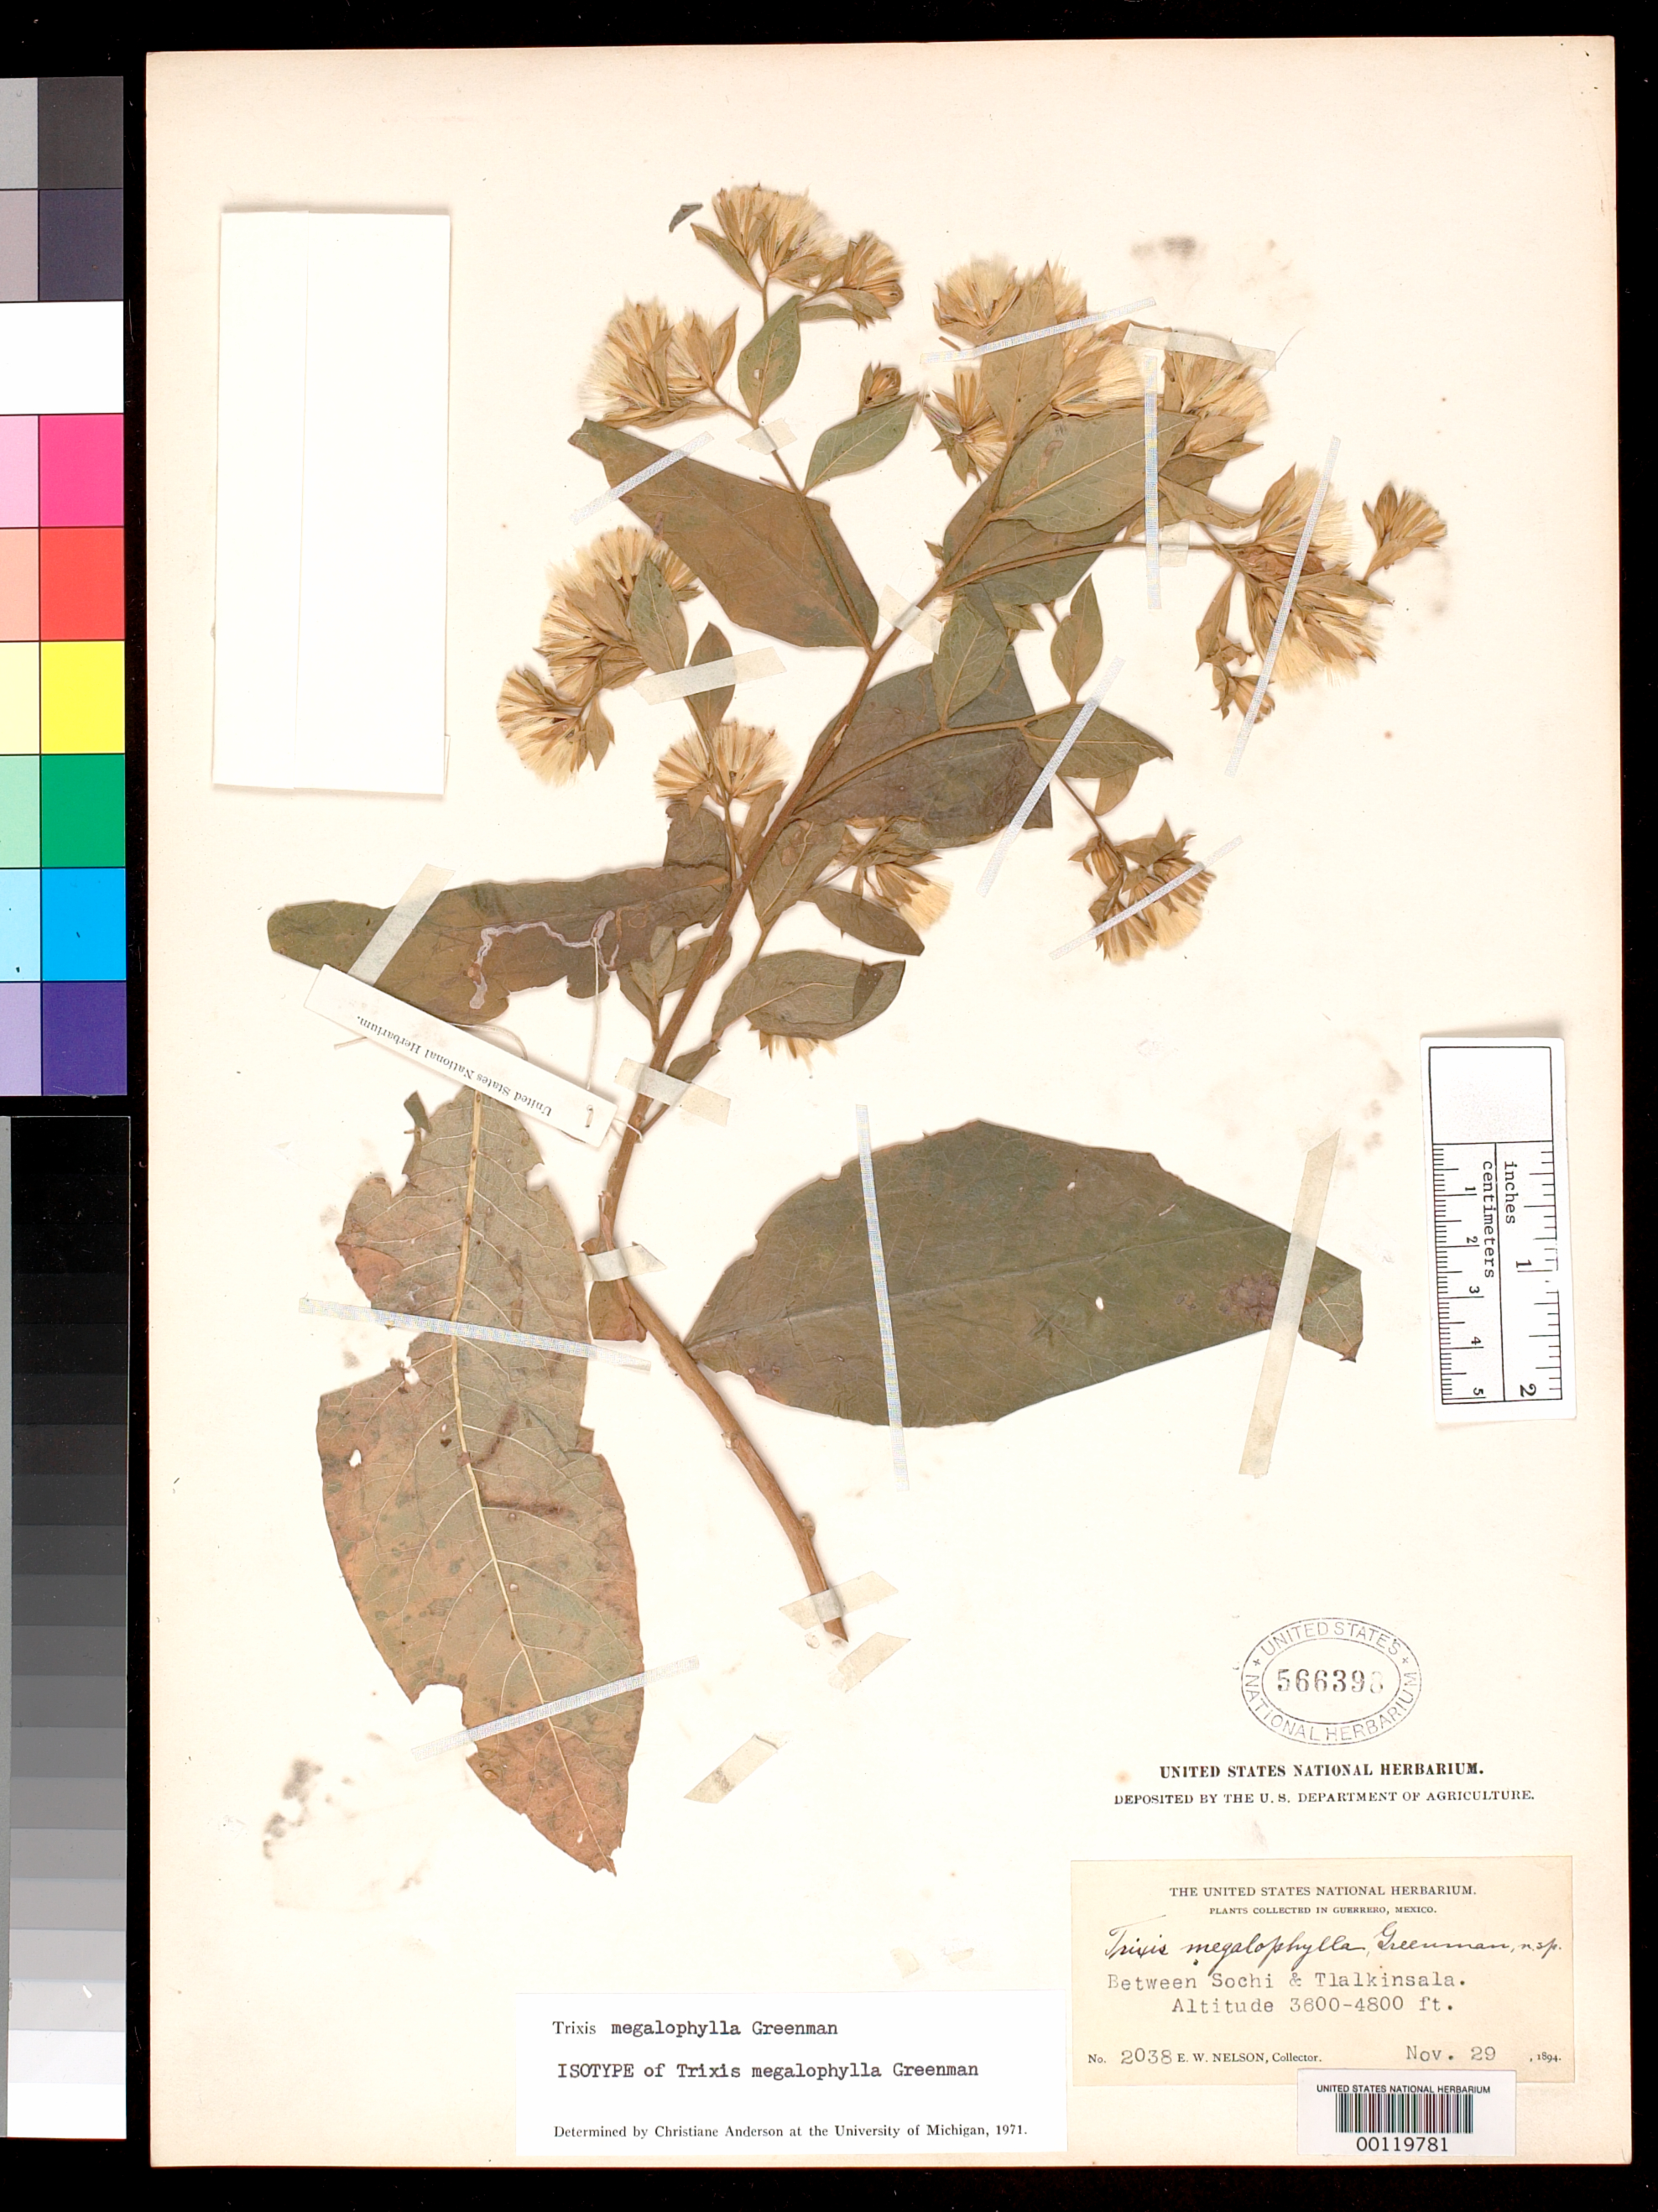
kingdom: Plantae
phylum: Tracheophyta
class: Magnoliopsida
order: Asterales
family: Asteraceae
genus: Trixis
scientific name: Trixis megalophylla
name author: Greenm.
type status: Type Collection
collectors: E. W. Nelson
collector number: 2038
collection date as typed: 29 Nov 1894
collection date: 1894-11-29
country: Mexico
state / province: Guerrero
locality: Between Sochi and Tlalkinsala.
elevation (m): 1100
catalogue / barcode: US 566398